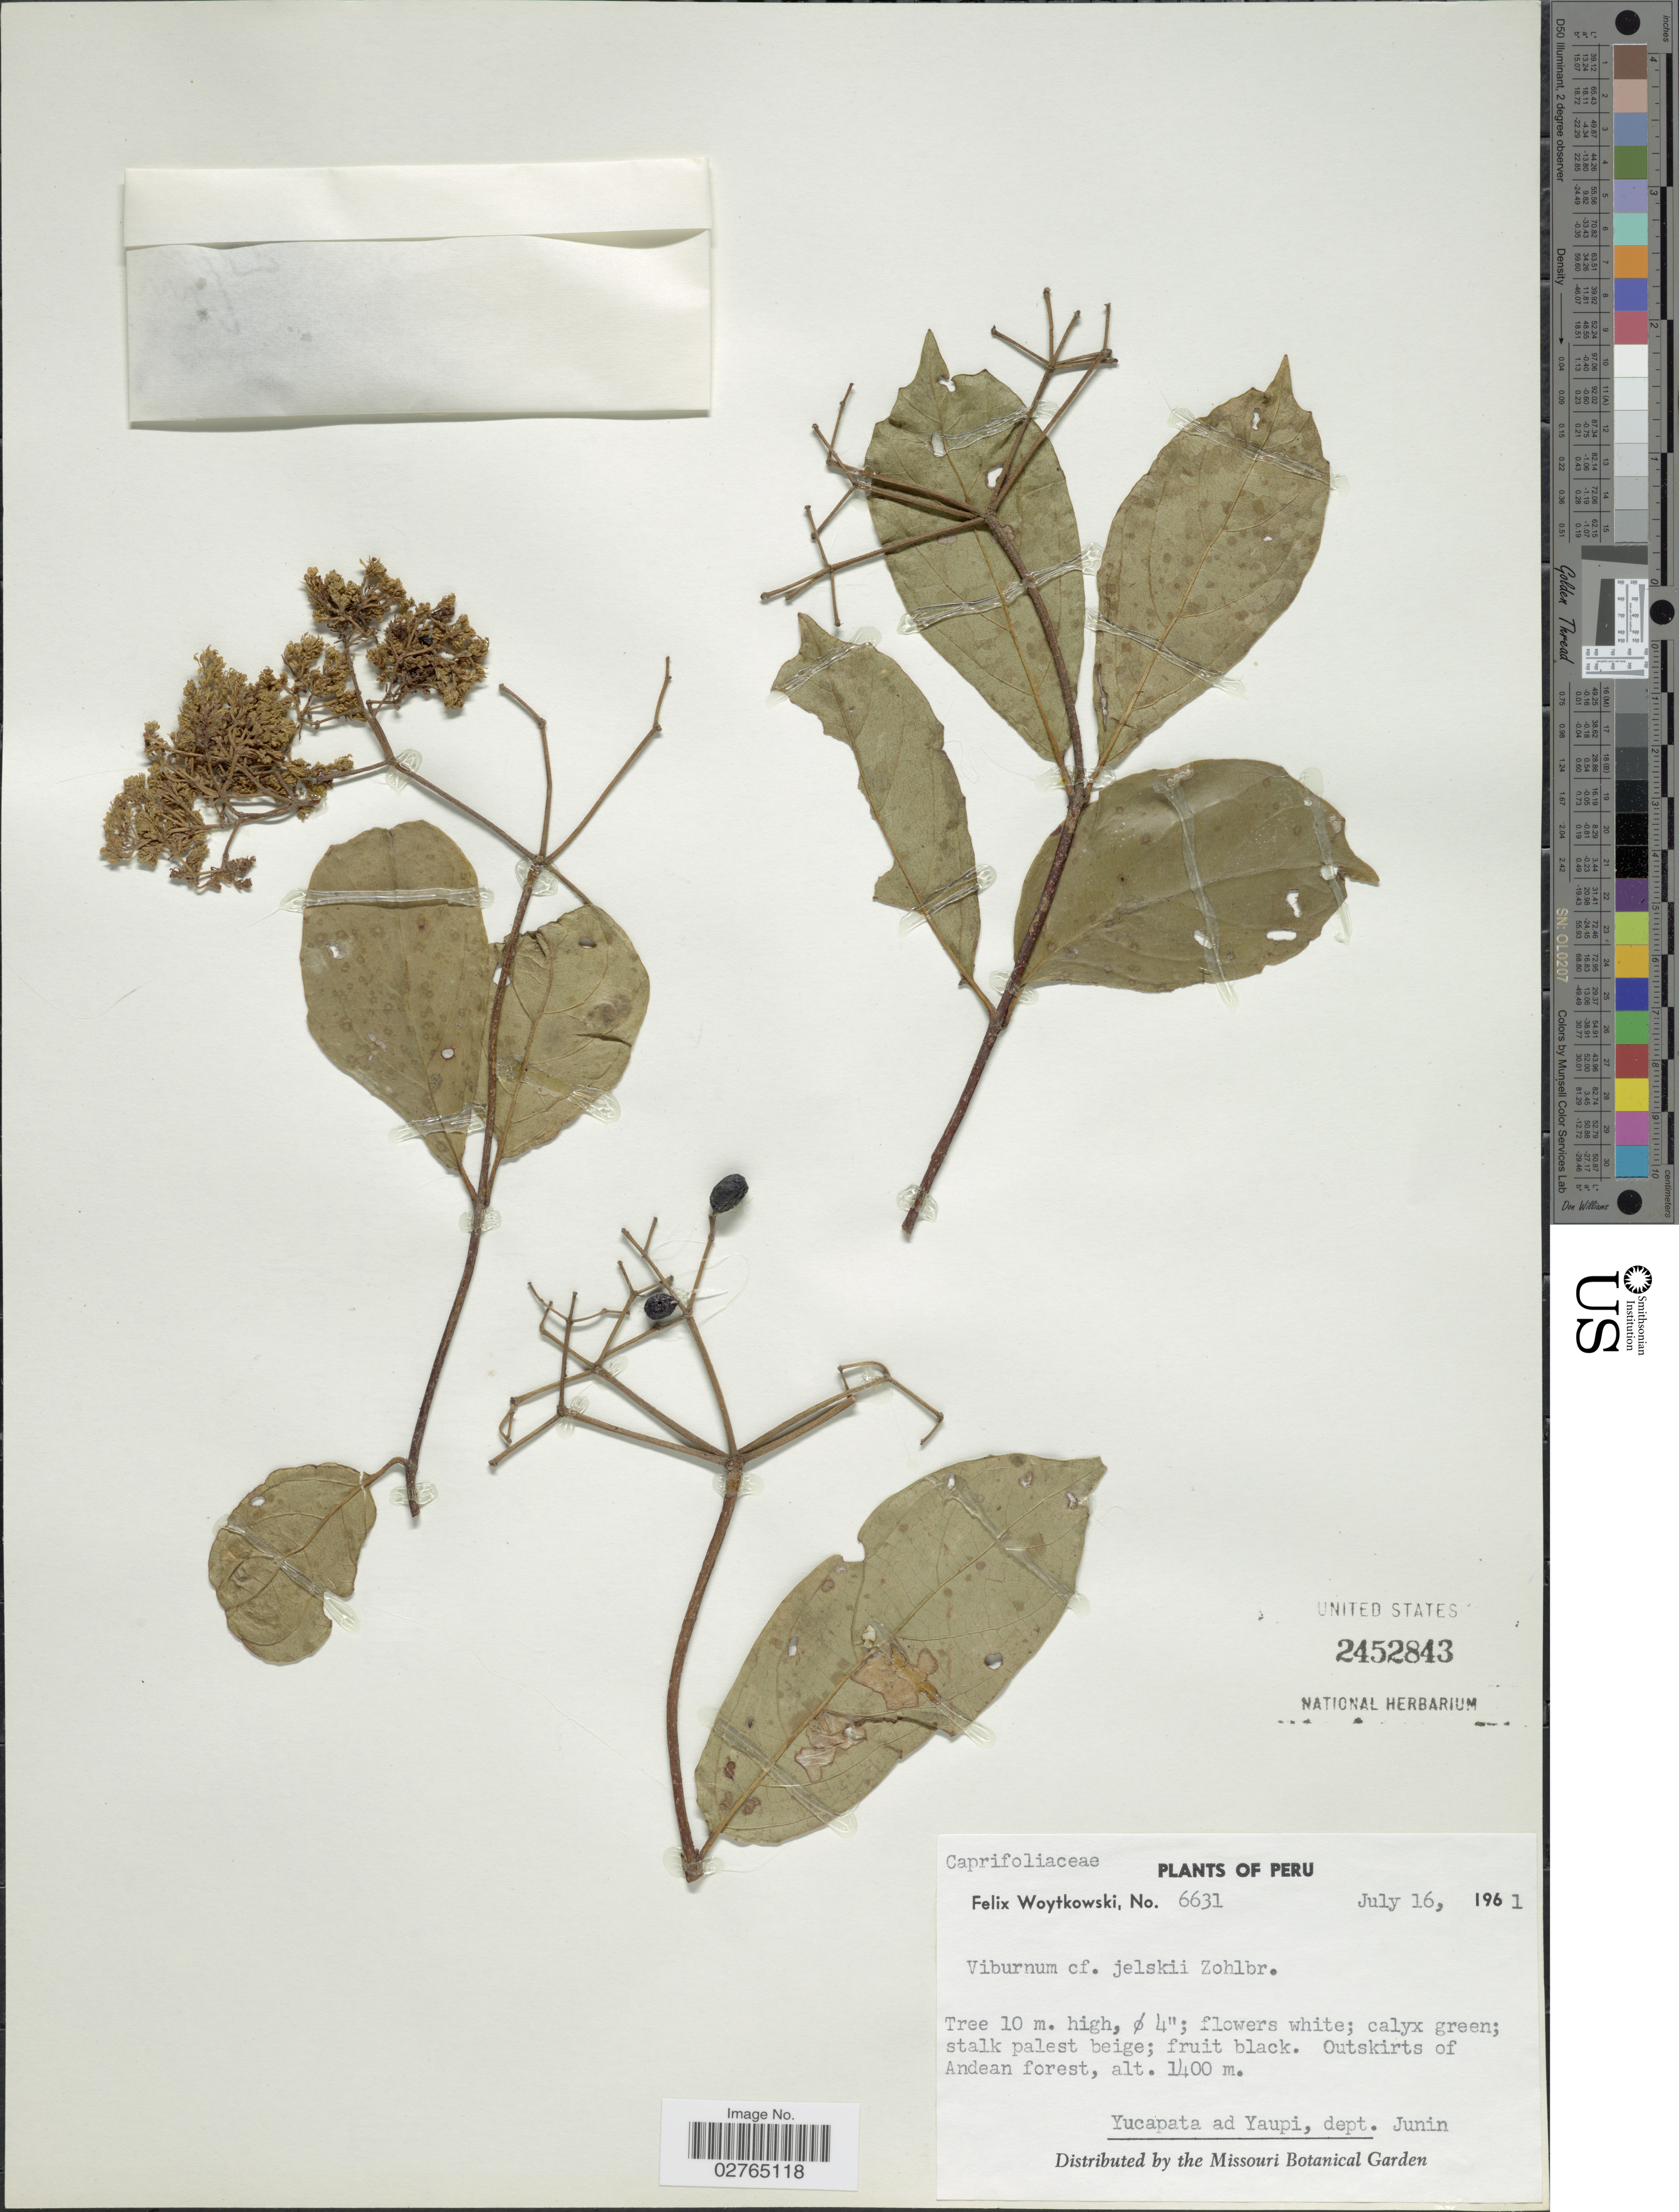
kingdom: Plantae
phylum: Tracheophyta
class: Magnoliopsida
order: Dipsacales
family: Viburnaceae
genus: Viburnum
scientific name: Viburnum jelskii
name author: Zahlbr.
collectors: F. Woytkowski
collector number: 6631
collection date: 1961-07-16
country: Peru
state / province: Junín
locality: Outskirts of Andean forest. Yucapata ad Yaupi, dept. Junin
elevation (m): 1400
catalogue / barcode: US 2452843